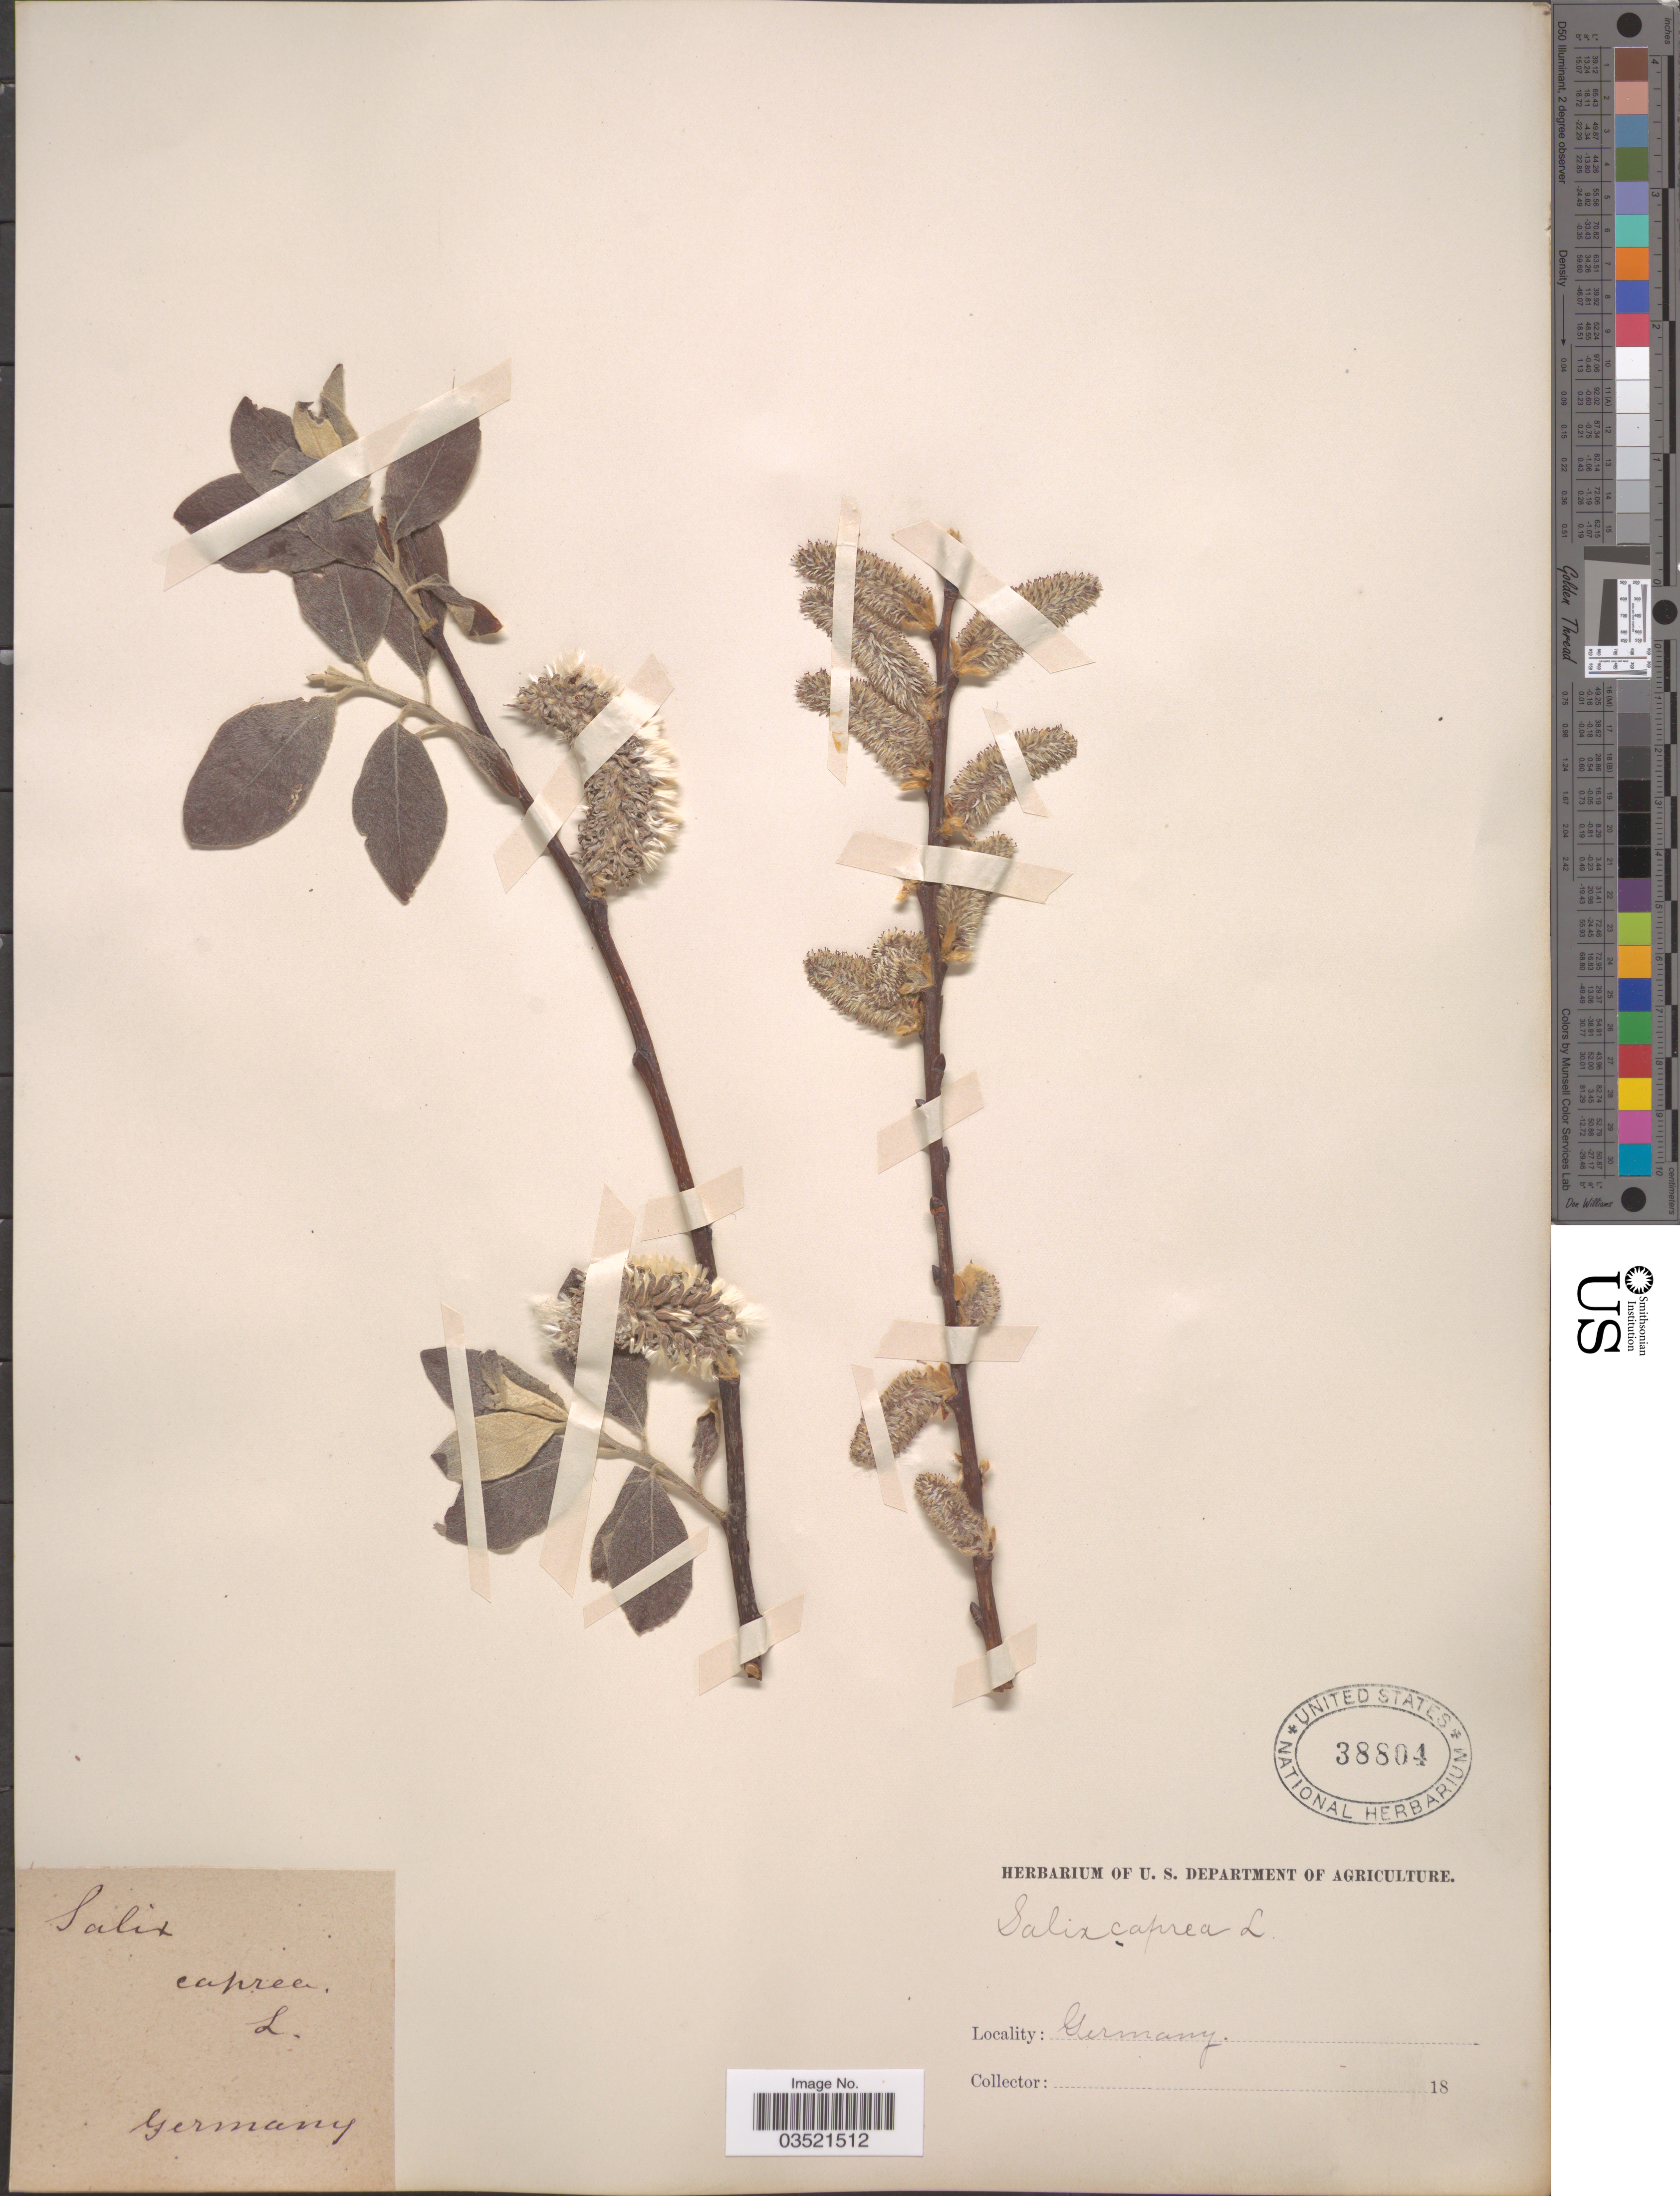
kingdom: Plantae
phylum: Tracheophyta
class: Magnoliopsida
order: Malpighiales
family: Salicaceae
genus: Salix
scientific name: Salix caprea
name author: L.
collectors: ex herb. U. S. Department of Agriculture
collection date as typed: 18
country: Germany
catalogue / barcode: US 38804